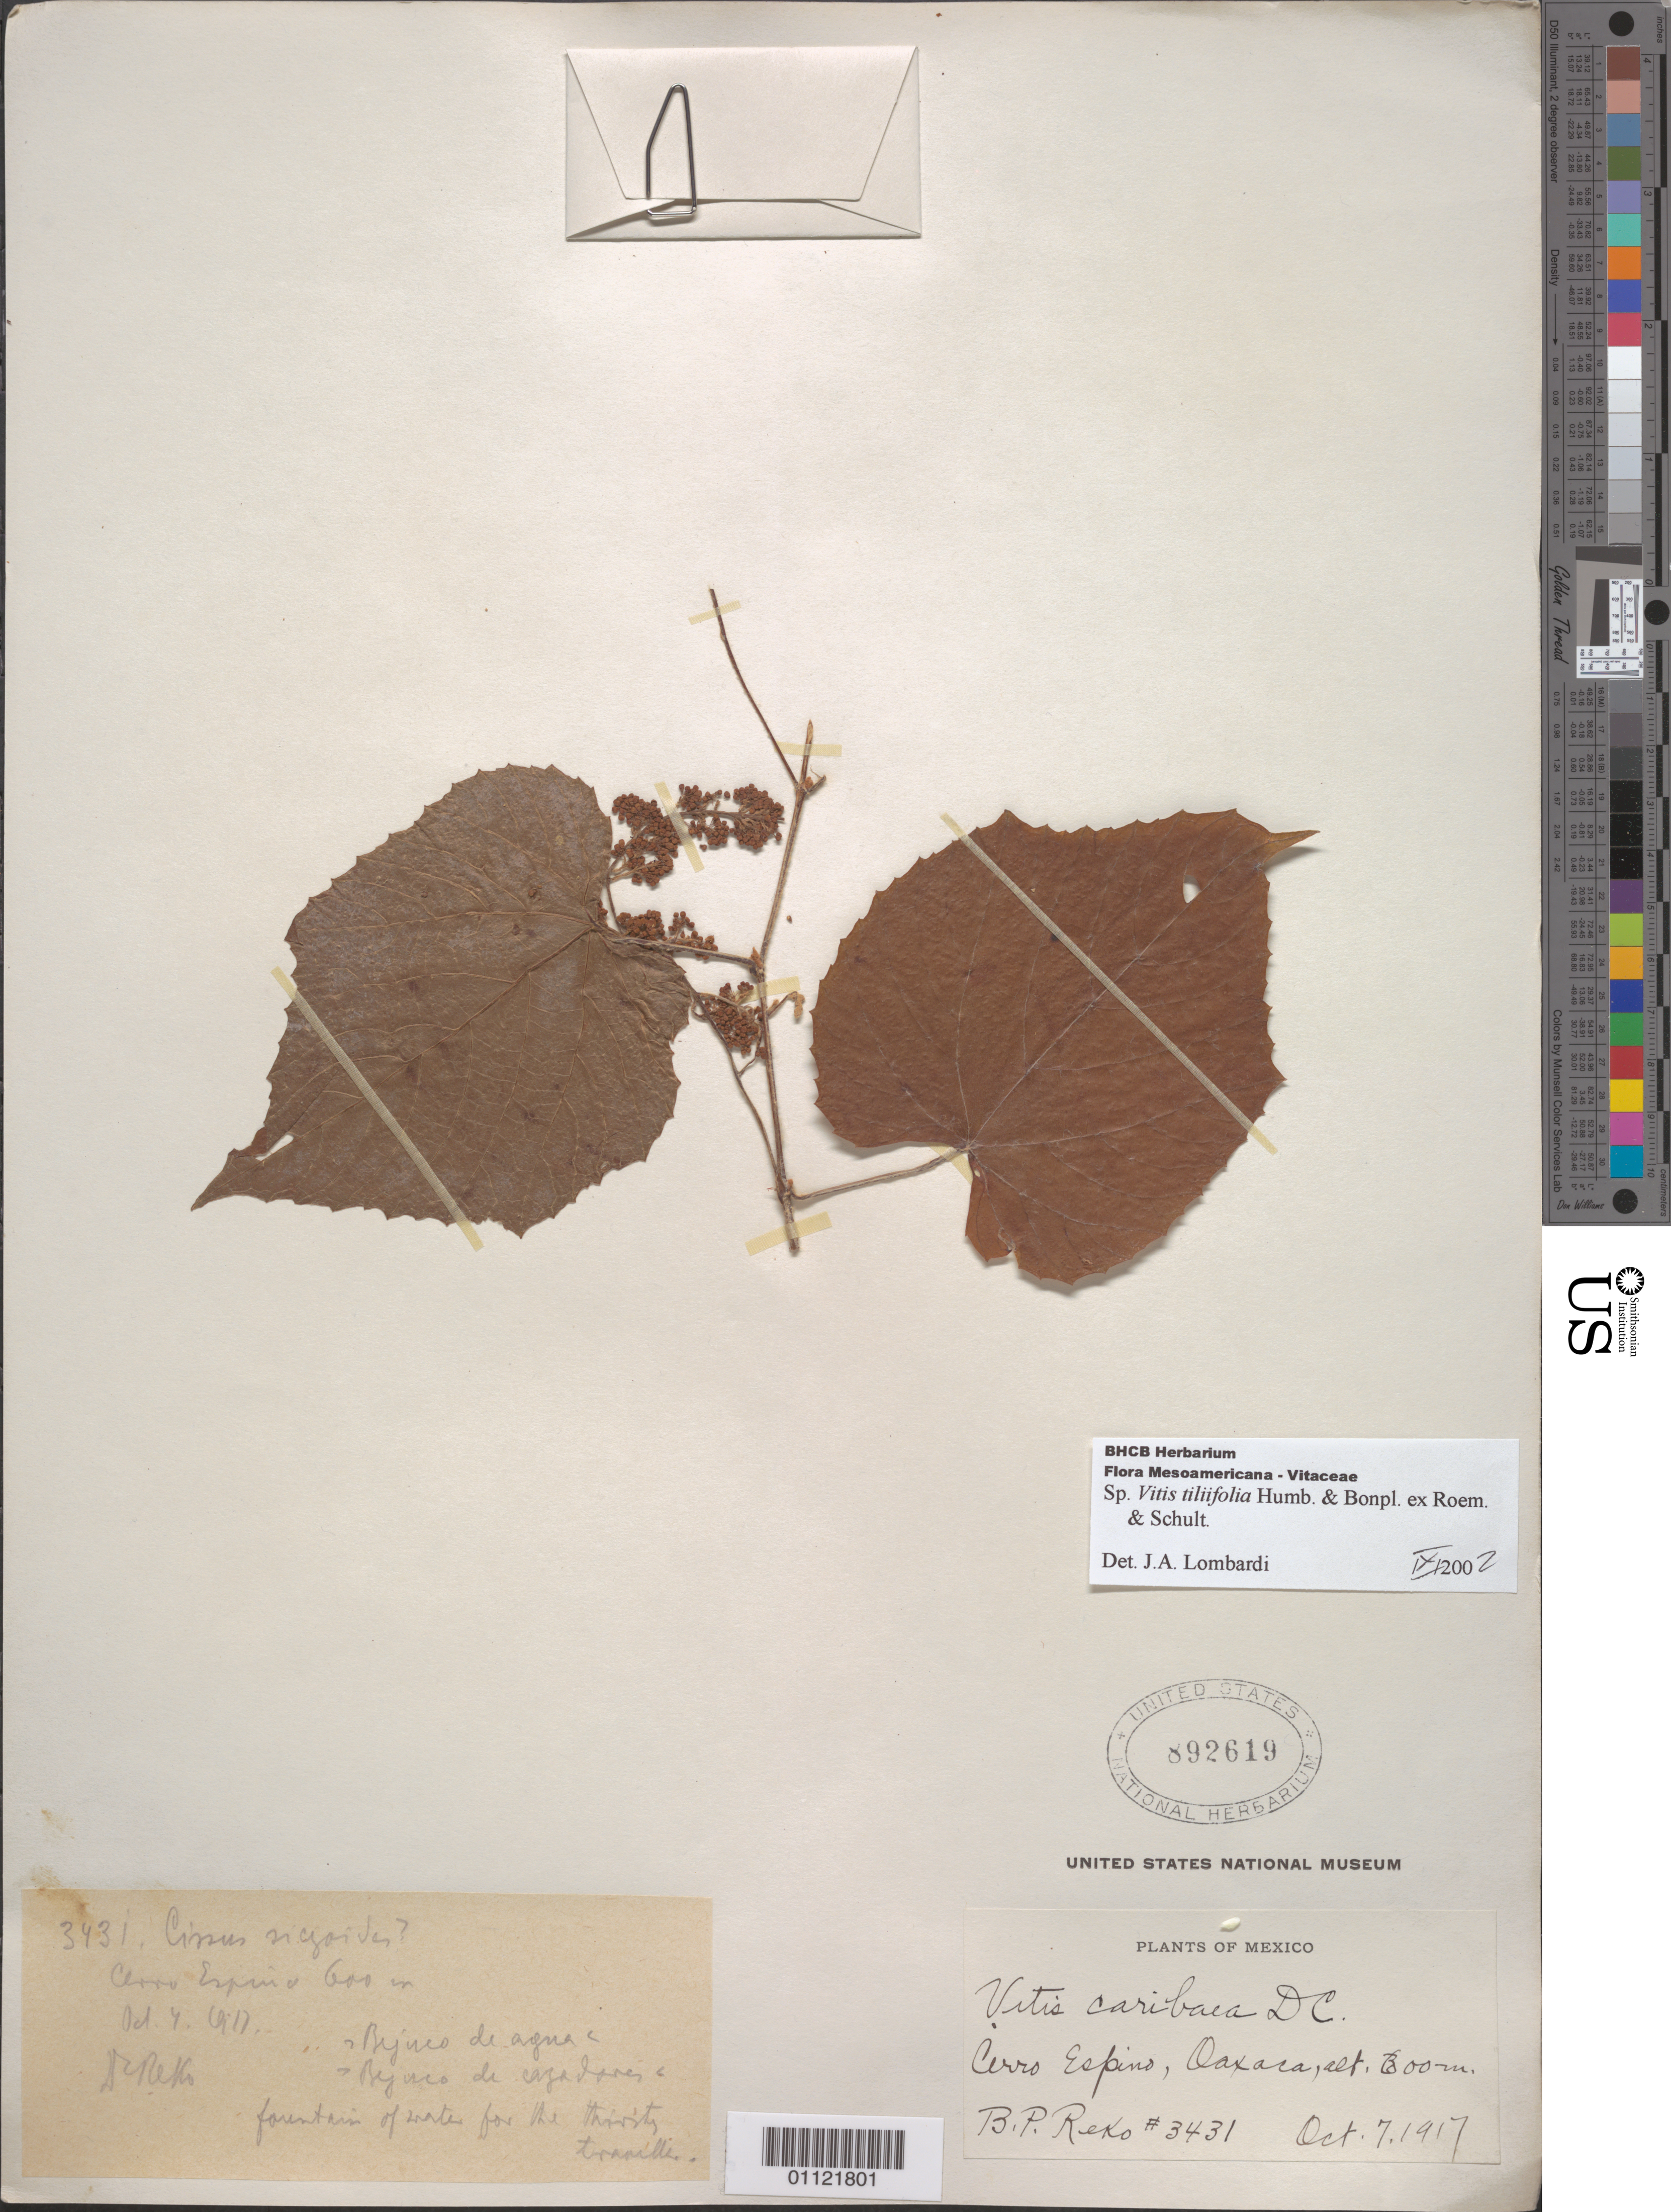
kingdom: Plantae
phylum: Tracheophyta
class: Magnoliopsida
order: Vitales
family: Vitaceae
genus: Vitis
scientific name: Vitis tiliifolia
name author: Humb. & Bonpl. ex Schult.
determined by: Lombardi, Julio A.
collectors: B. P. Reko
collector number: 3431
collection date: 1917-10-07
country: Mexico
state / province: Oaxaca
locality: Cerro Espino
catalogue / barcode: US 892619